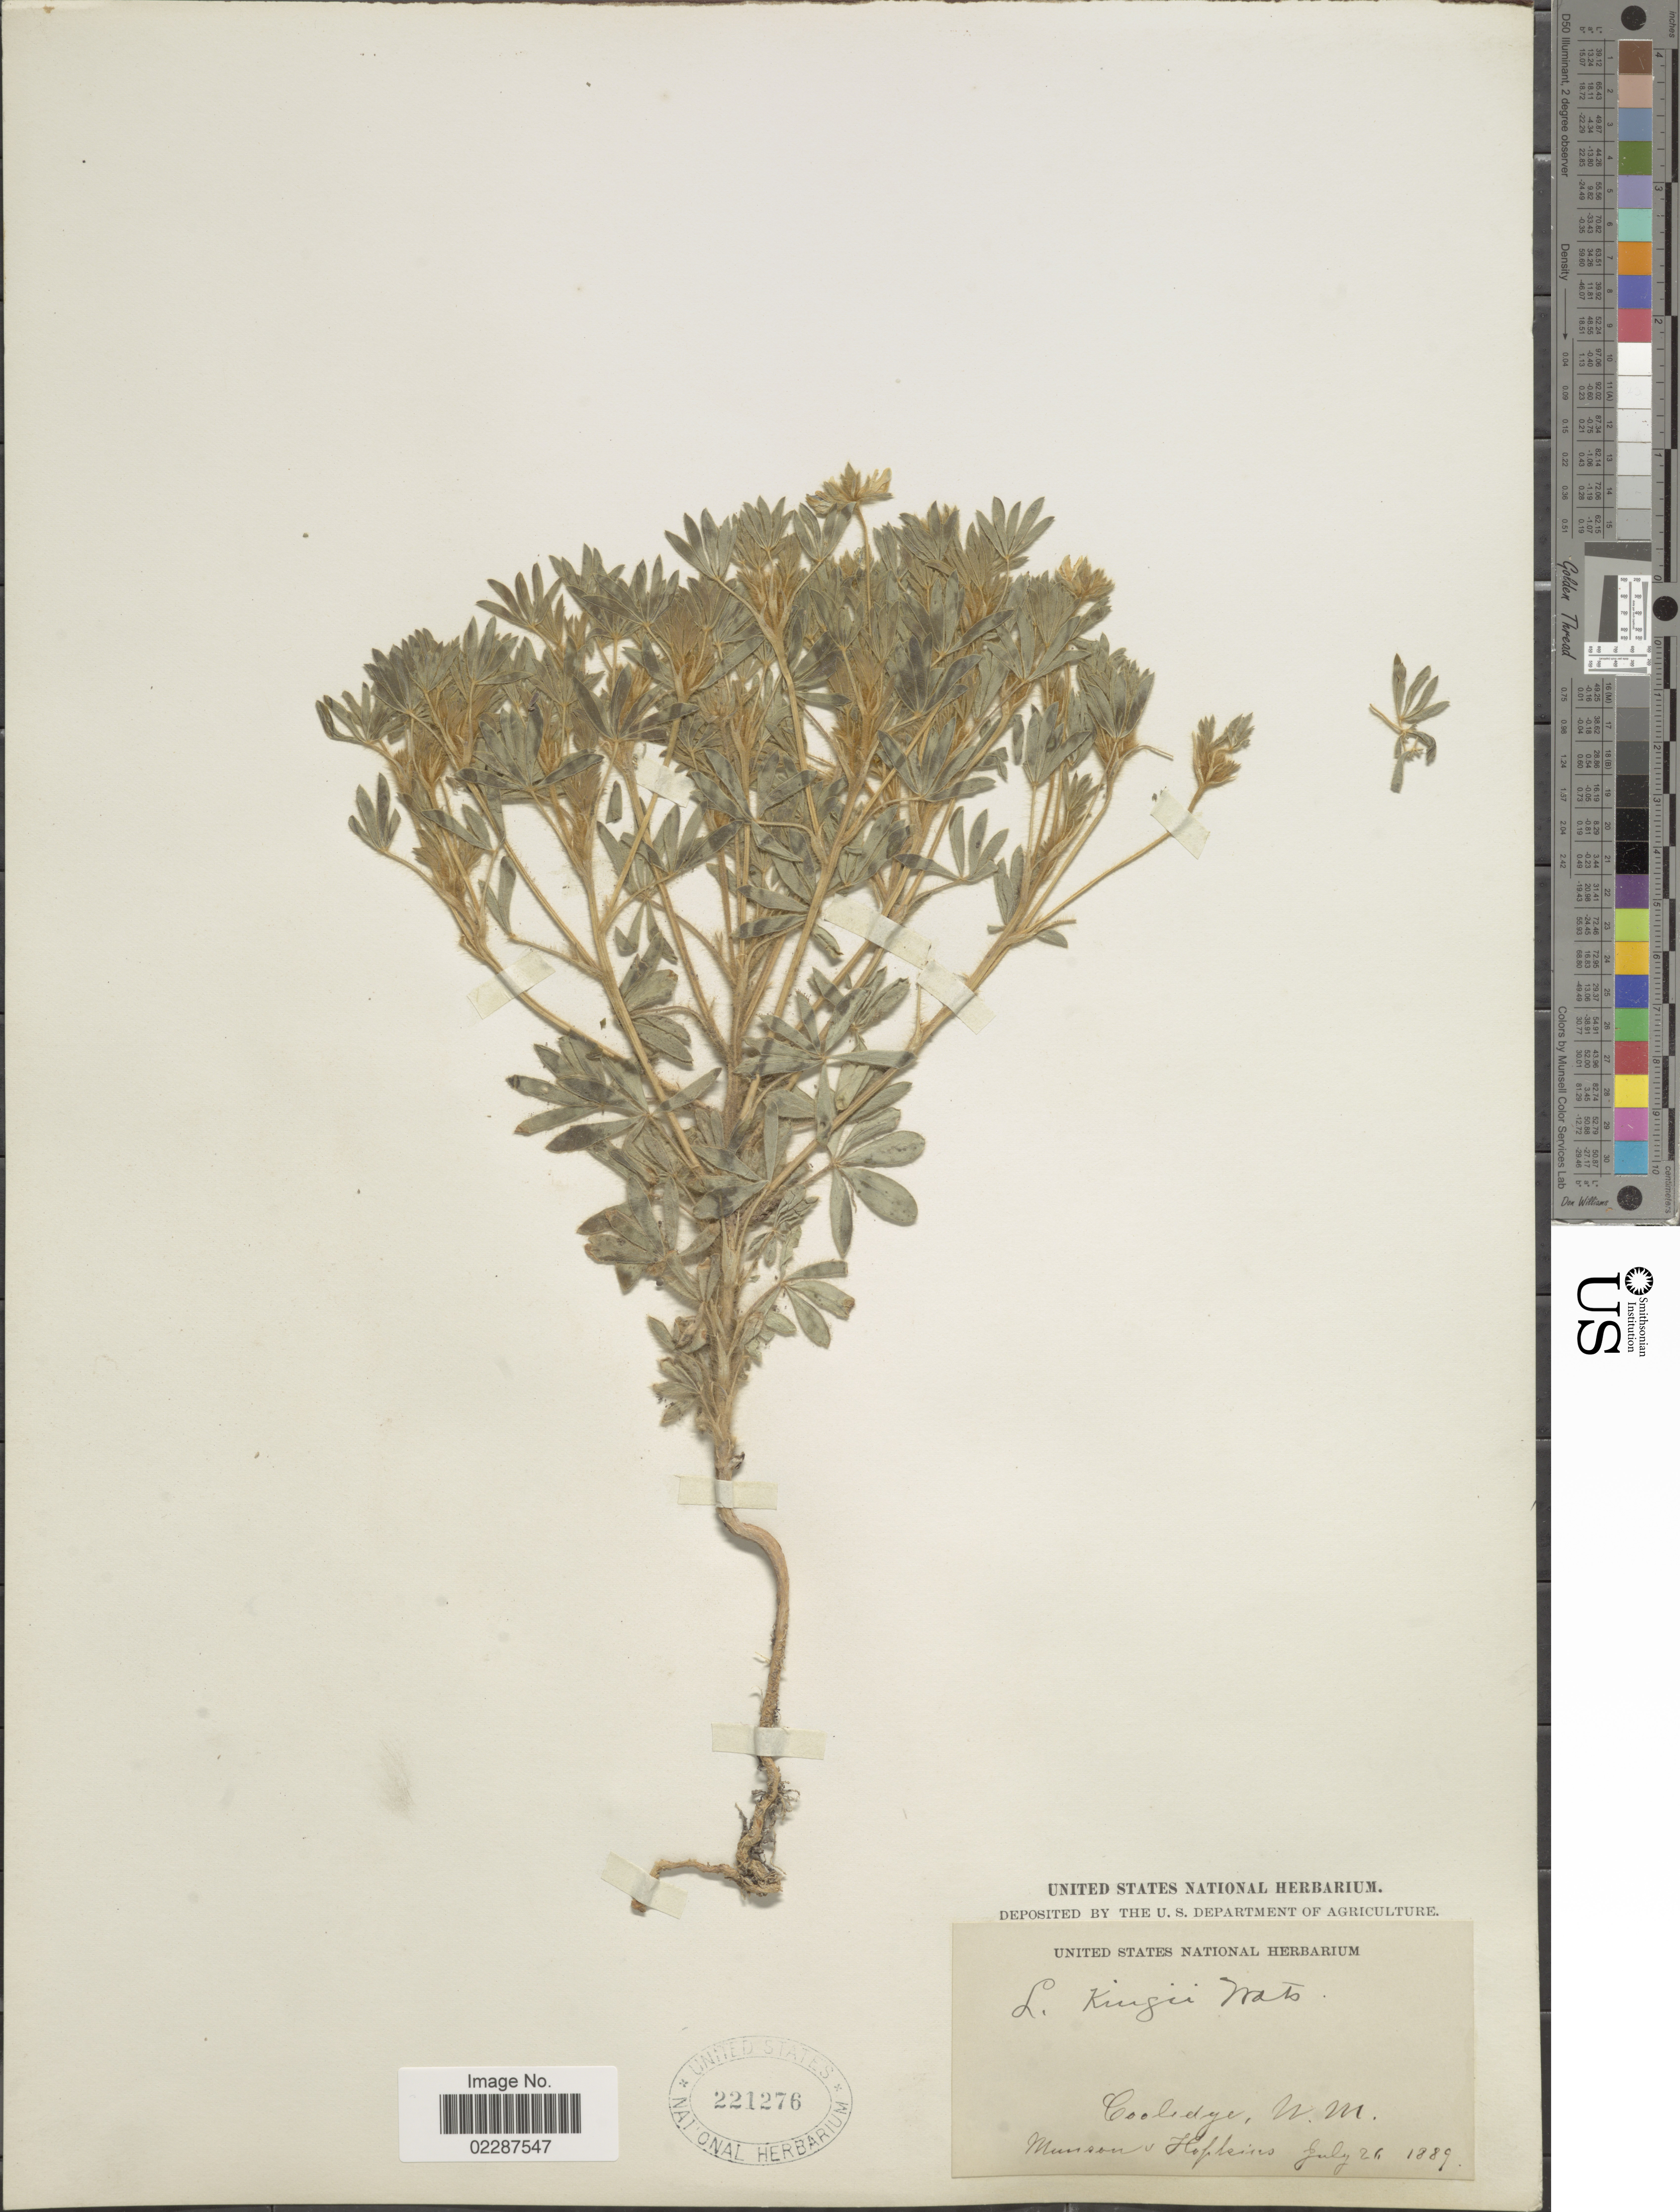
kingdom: Plantae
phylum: Tracheophyta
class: Magnoliopsida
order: Fabales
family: Fabaceae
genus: Lupinus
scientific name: Lupinus sileri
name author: S. Watson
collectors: M. Hopkins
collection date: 1889-07-26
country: United States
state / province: New Mexico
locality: Coolidge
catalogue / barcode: US 221276